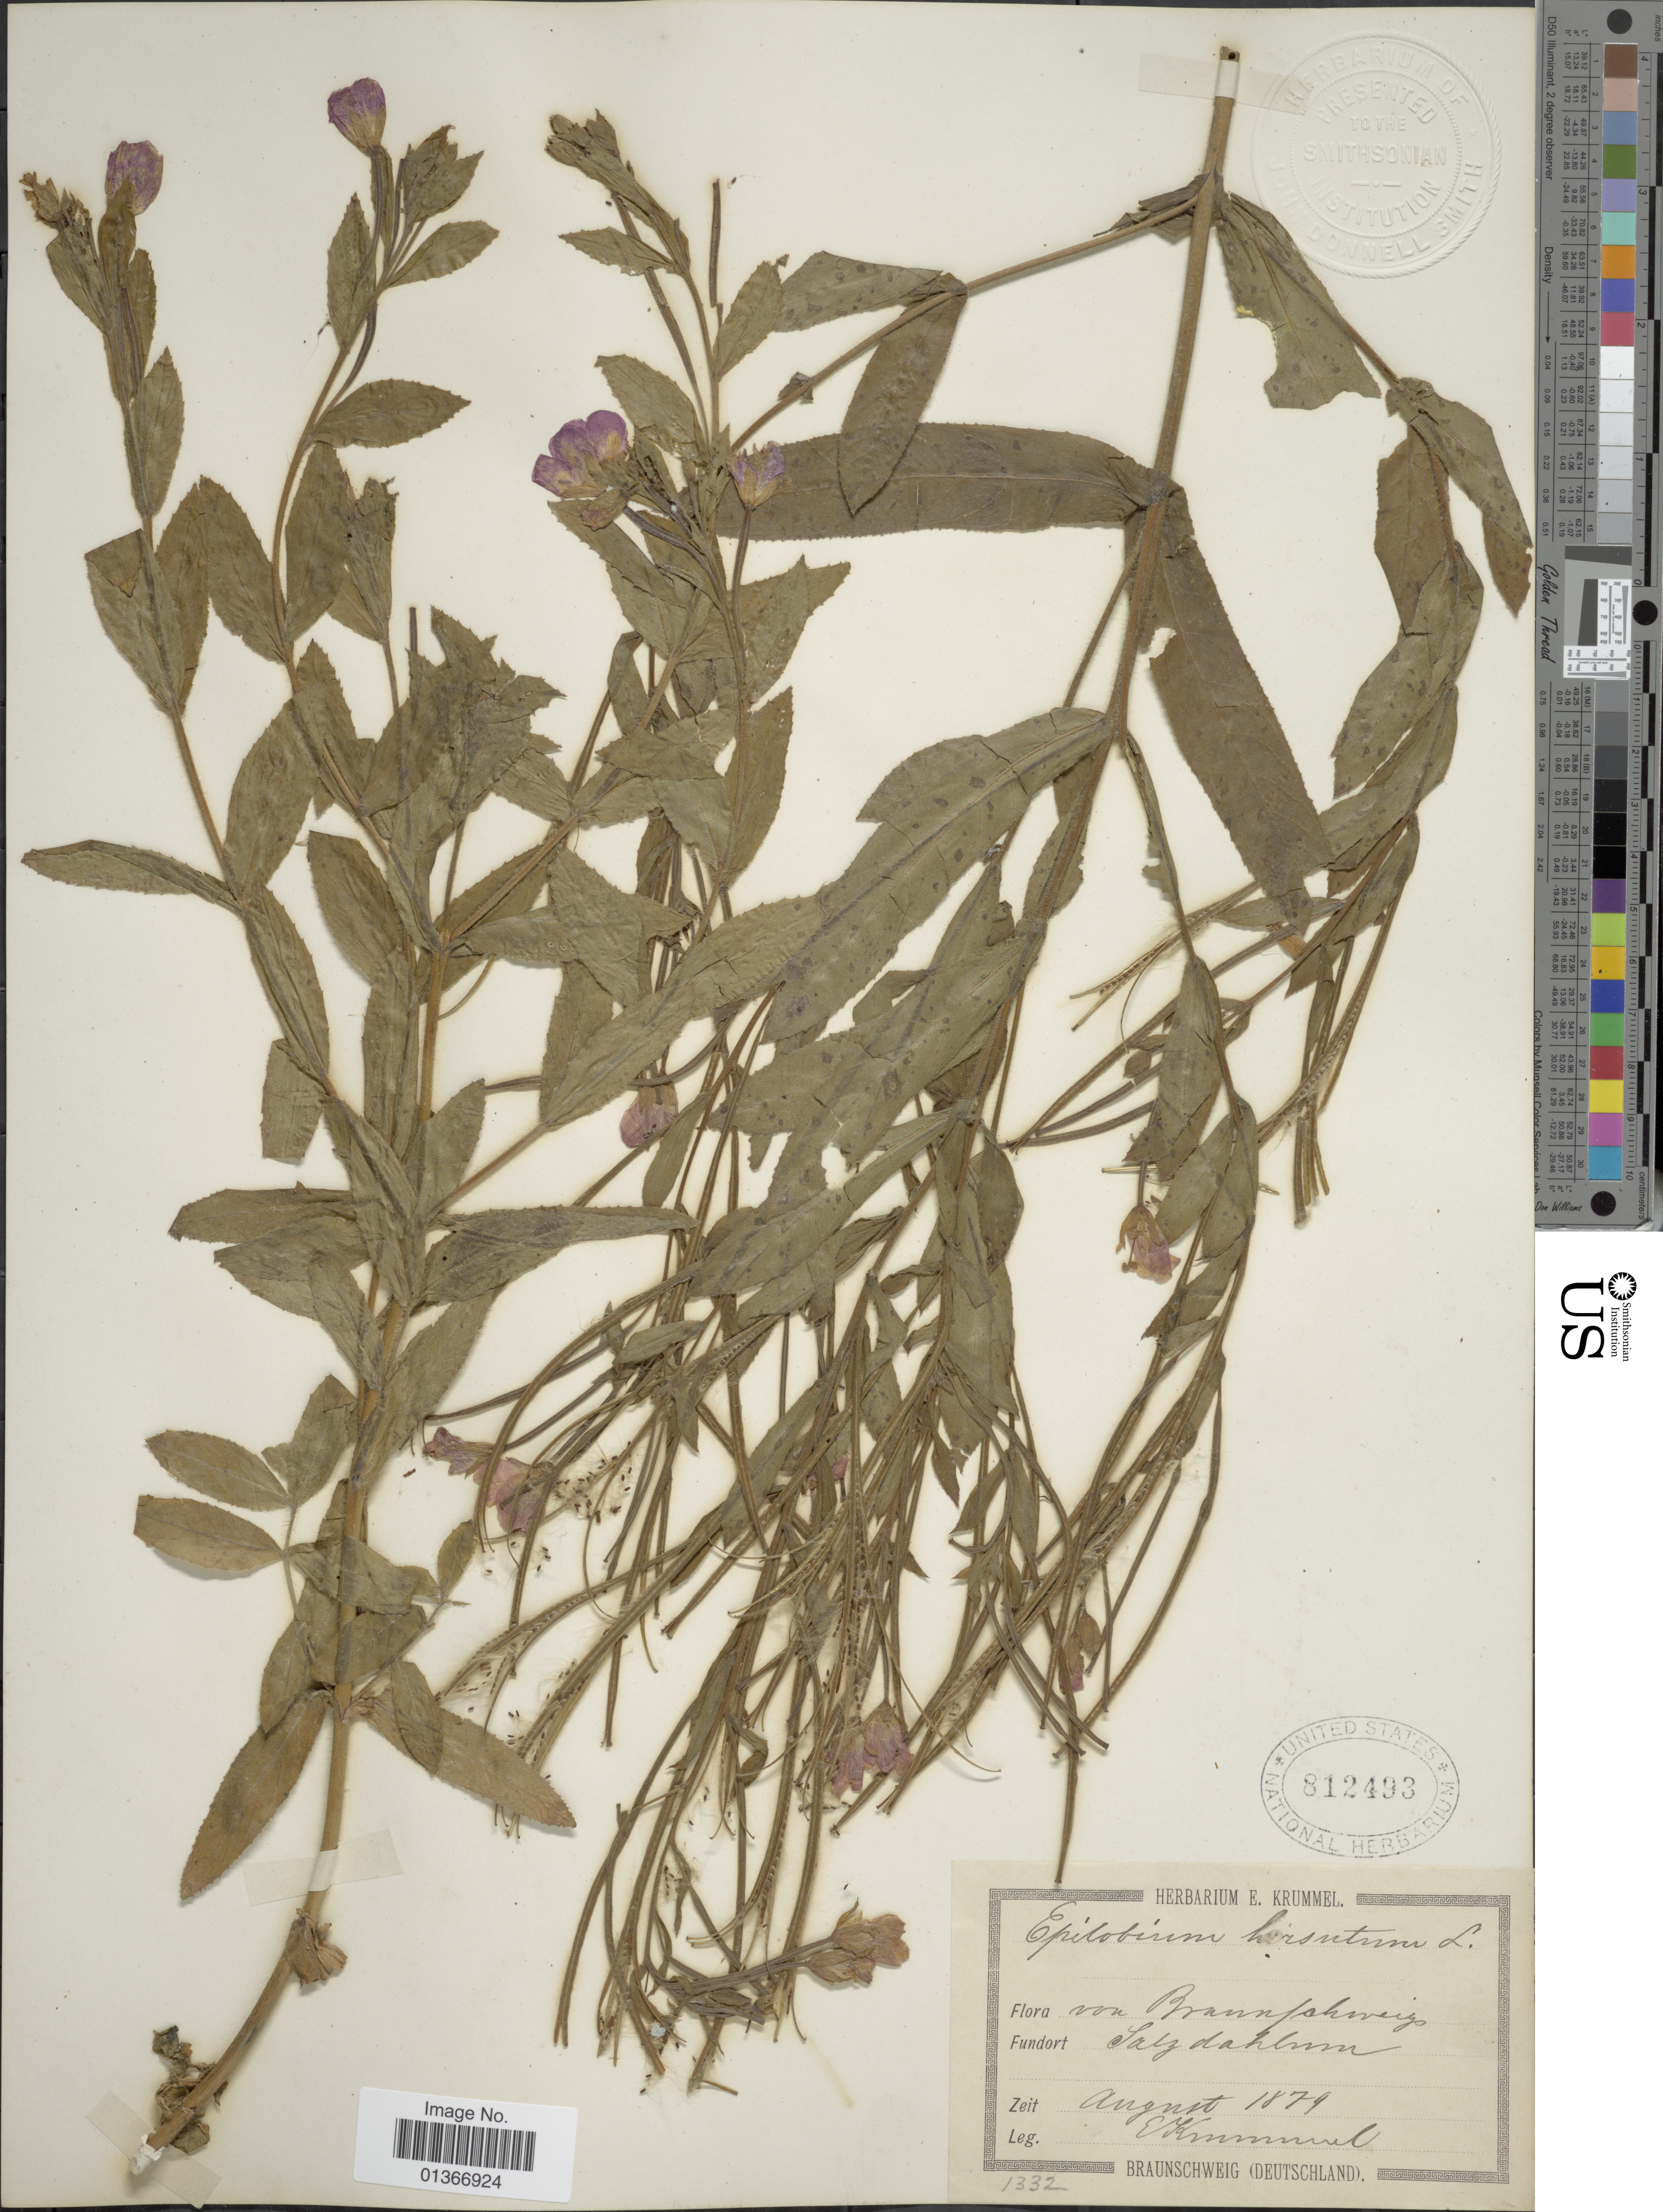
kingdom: Plantae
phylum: Tracheophyta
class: Magnoliopsida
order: Myrtales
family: Onagraceae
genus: Epilobium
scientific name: Epilobium hirsutum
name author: L.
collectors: E. Krummel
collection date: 1879-08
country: Germany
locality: Braunschweig, Salzdahlmnn. [interpreted]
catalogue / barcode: US 812493